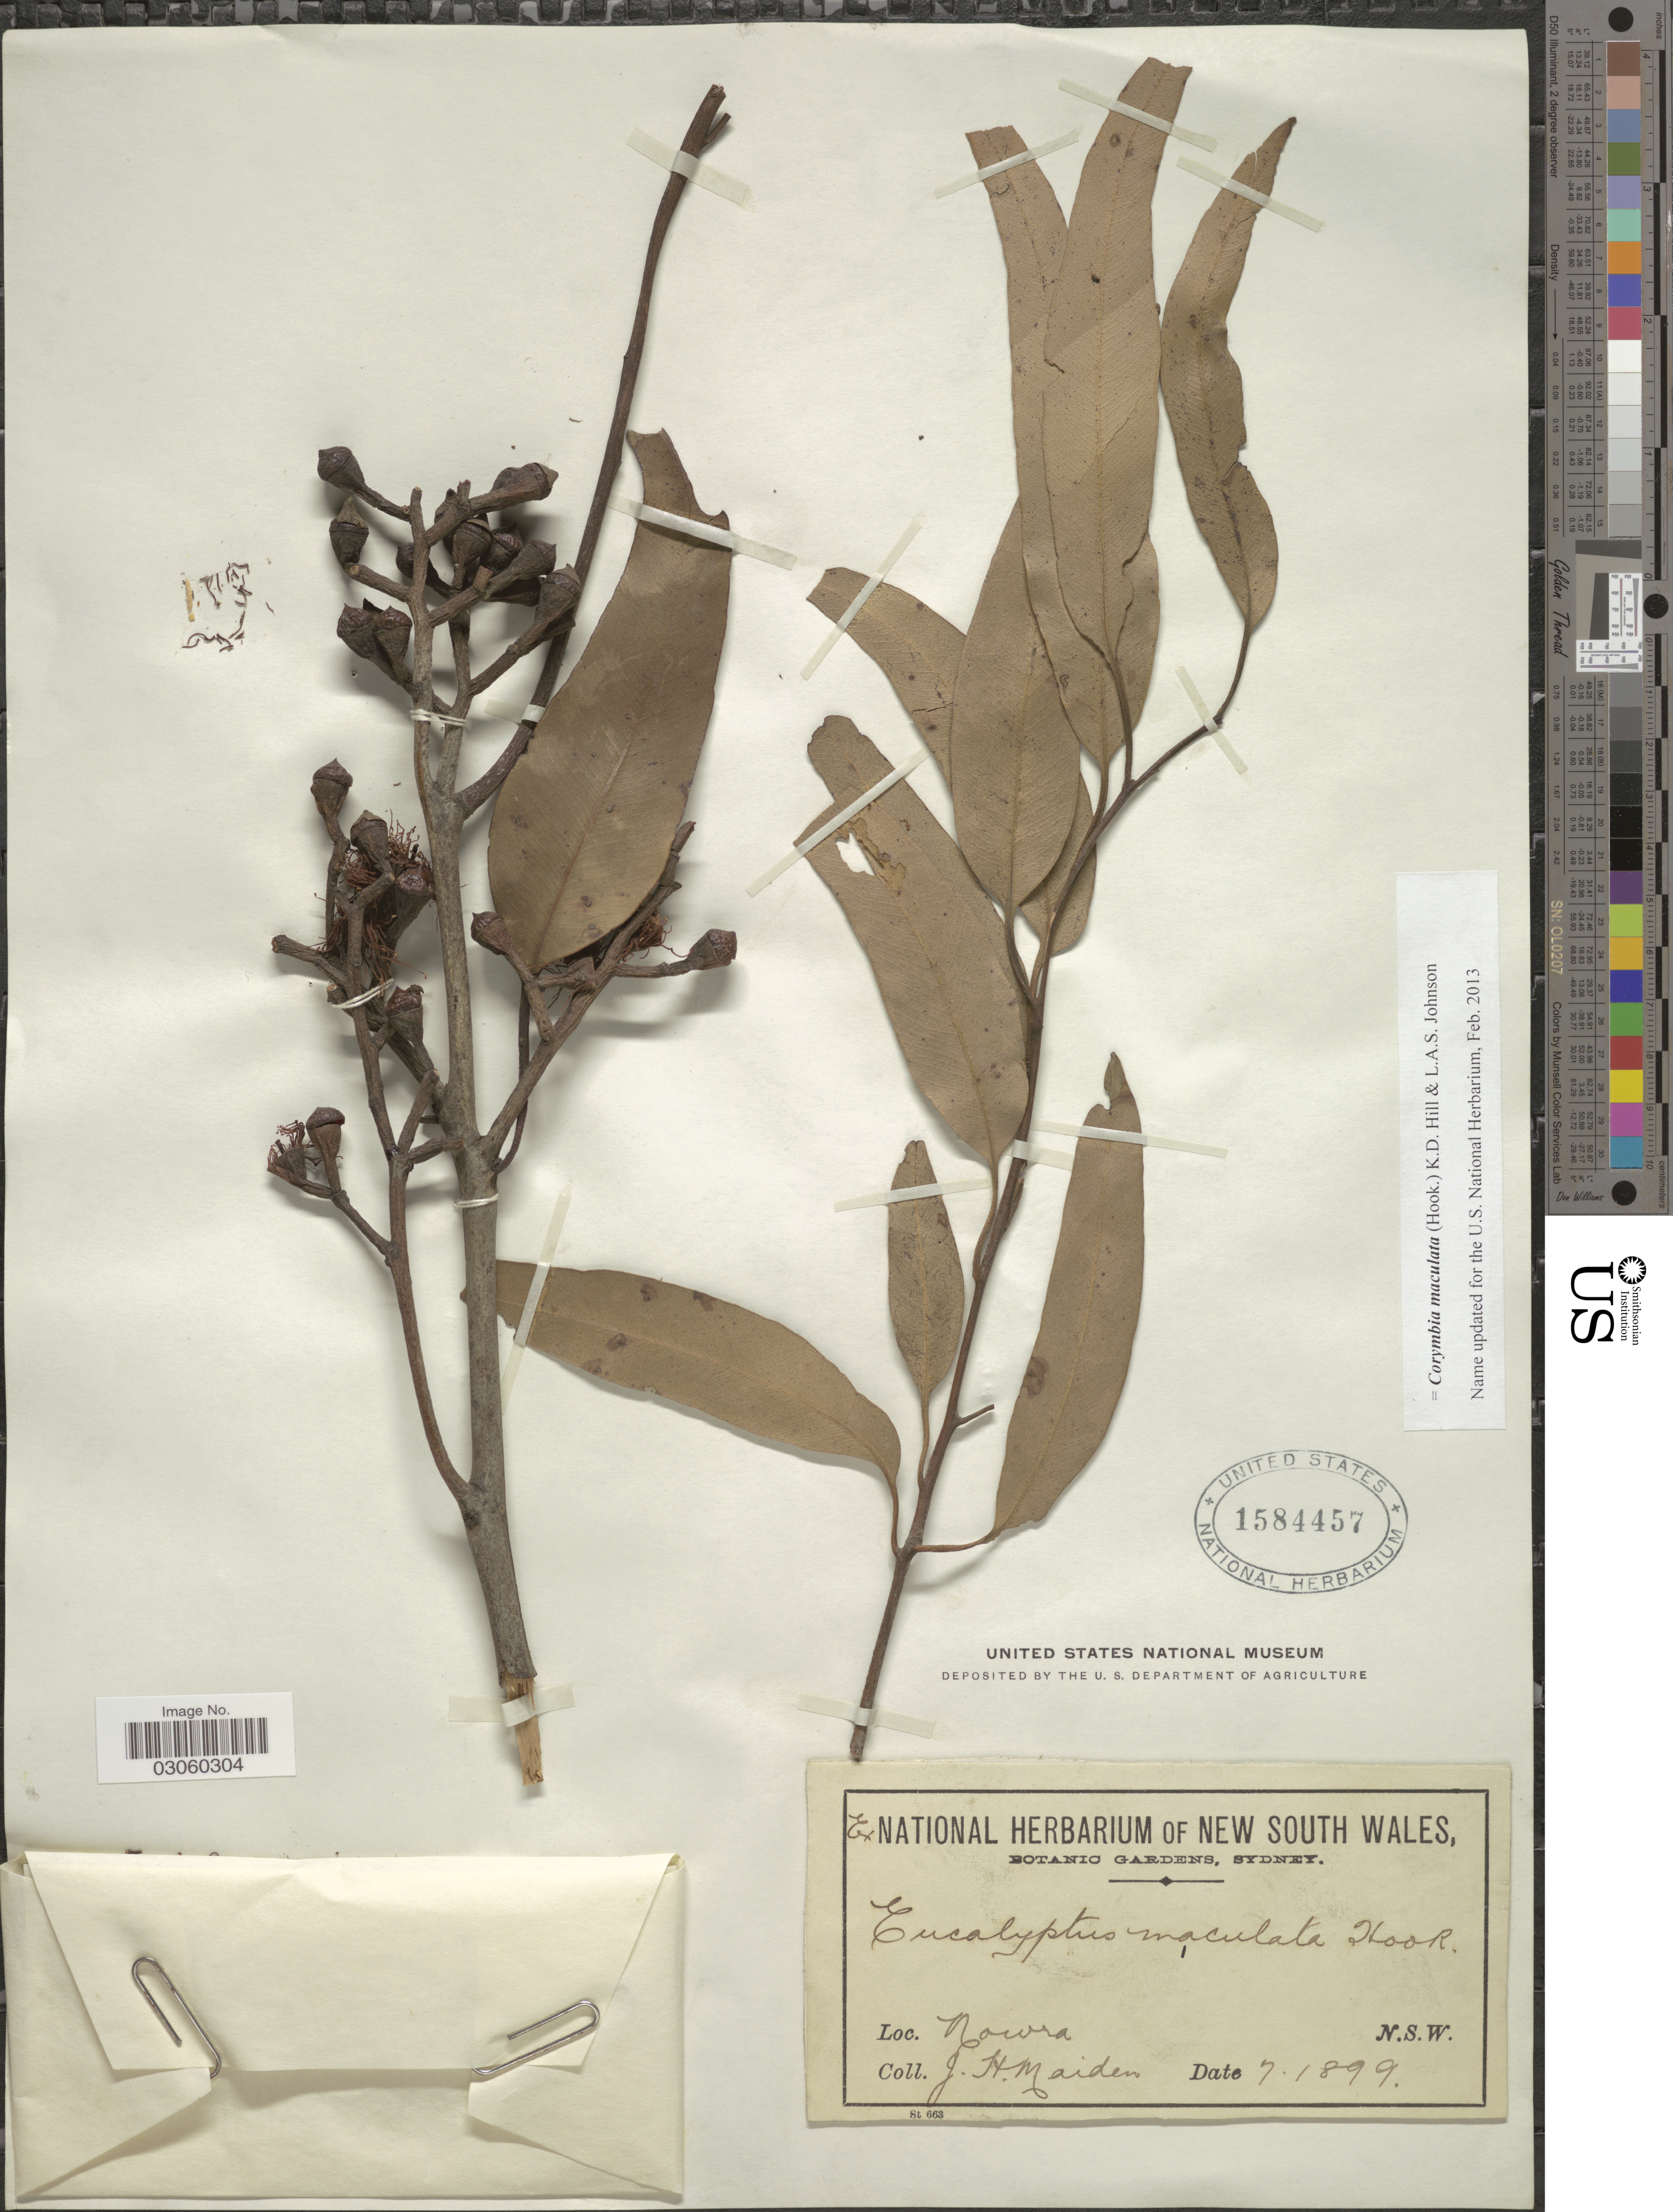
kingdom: Plantae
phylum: Tracheophyta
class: Magnoliopsida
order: Myrtales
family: Myrtaceae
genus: Corymbia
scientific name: Corymbia maculata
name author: (Hook.) K.D. Hill & L.A.S. Johnson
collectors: J. Maiden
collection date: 1899-07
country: Australia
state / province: New South Wales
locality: Nowra N.S.W.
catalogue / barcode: US 1584457